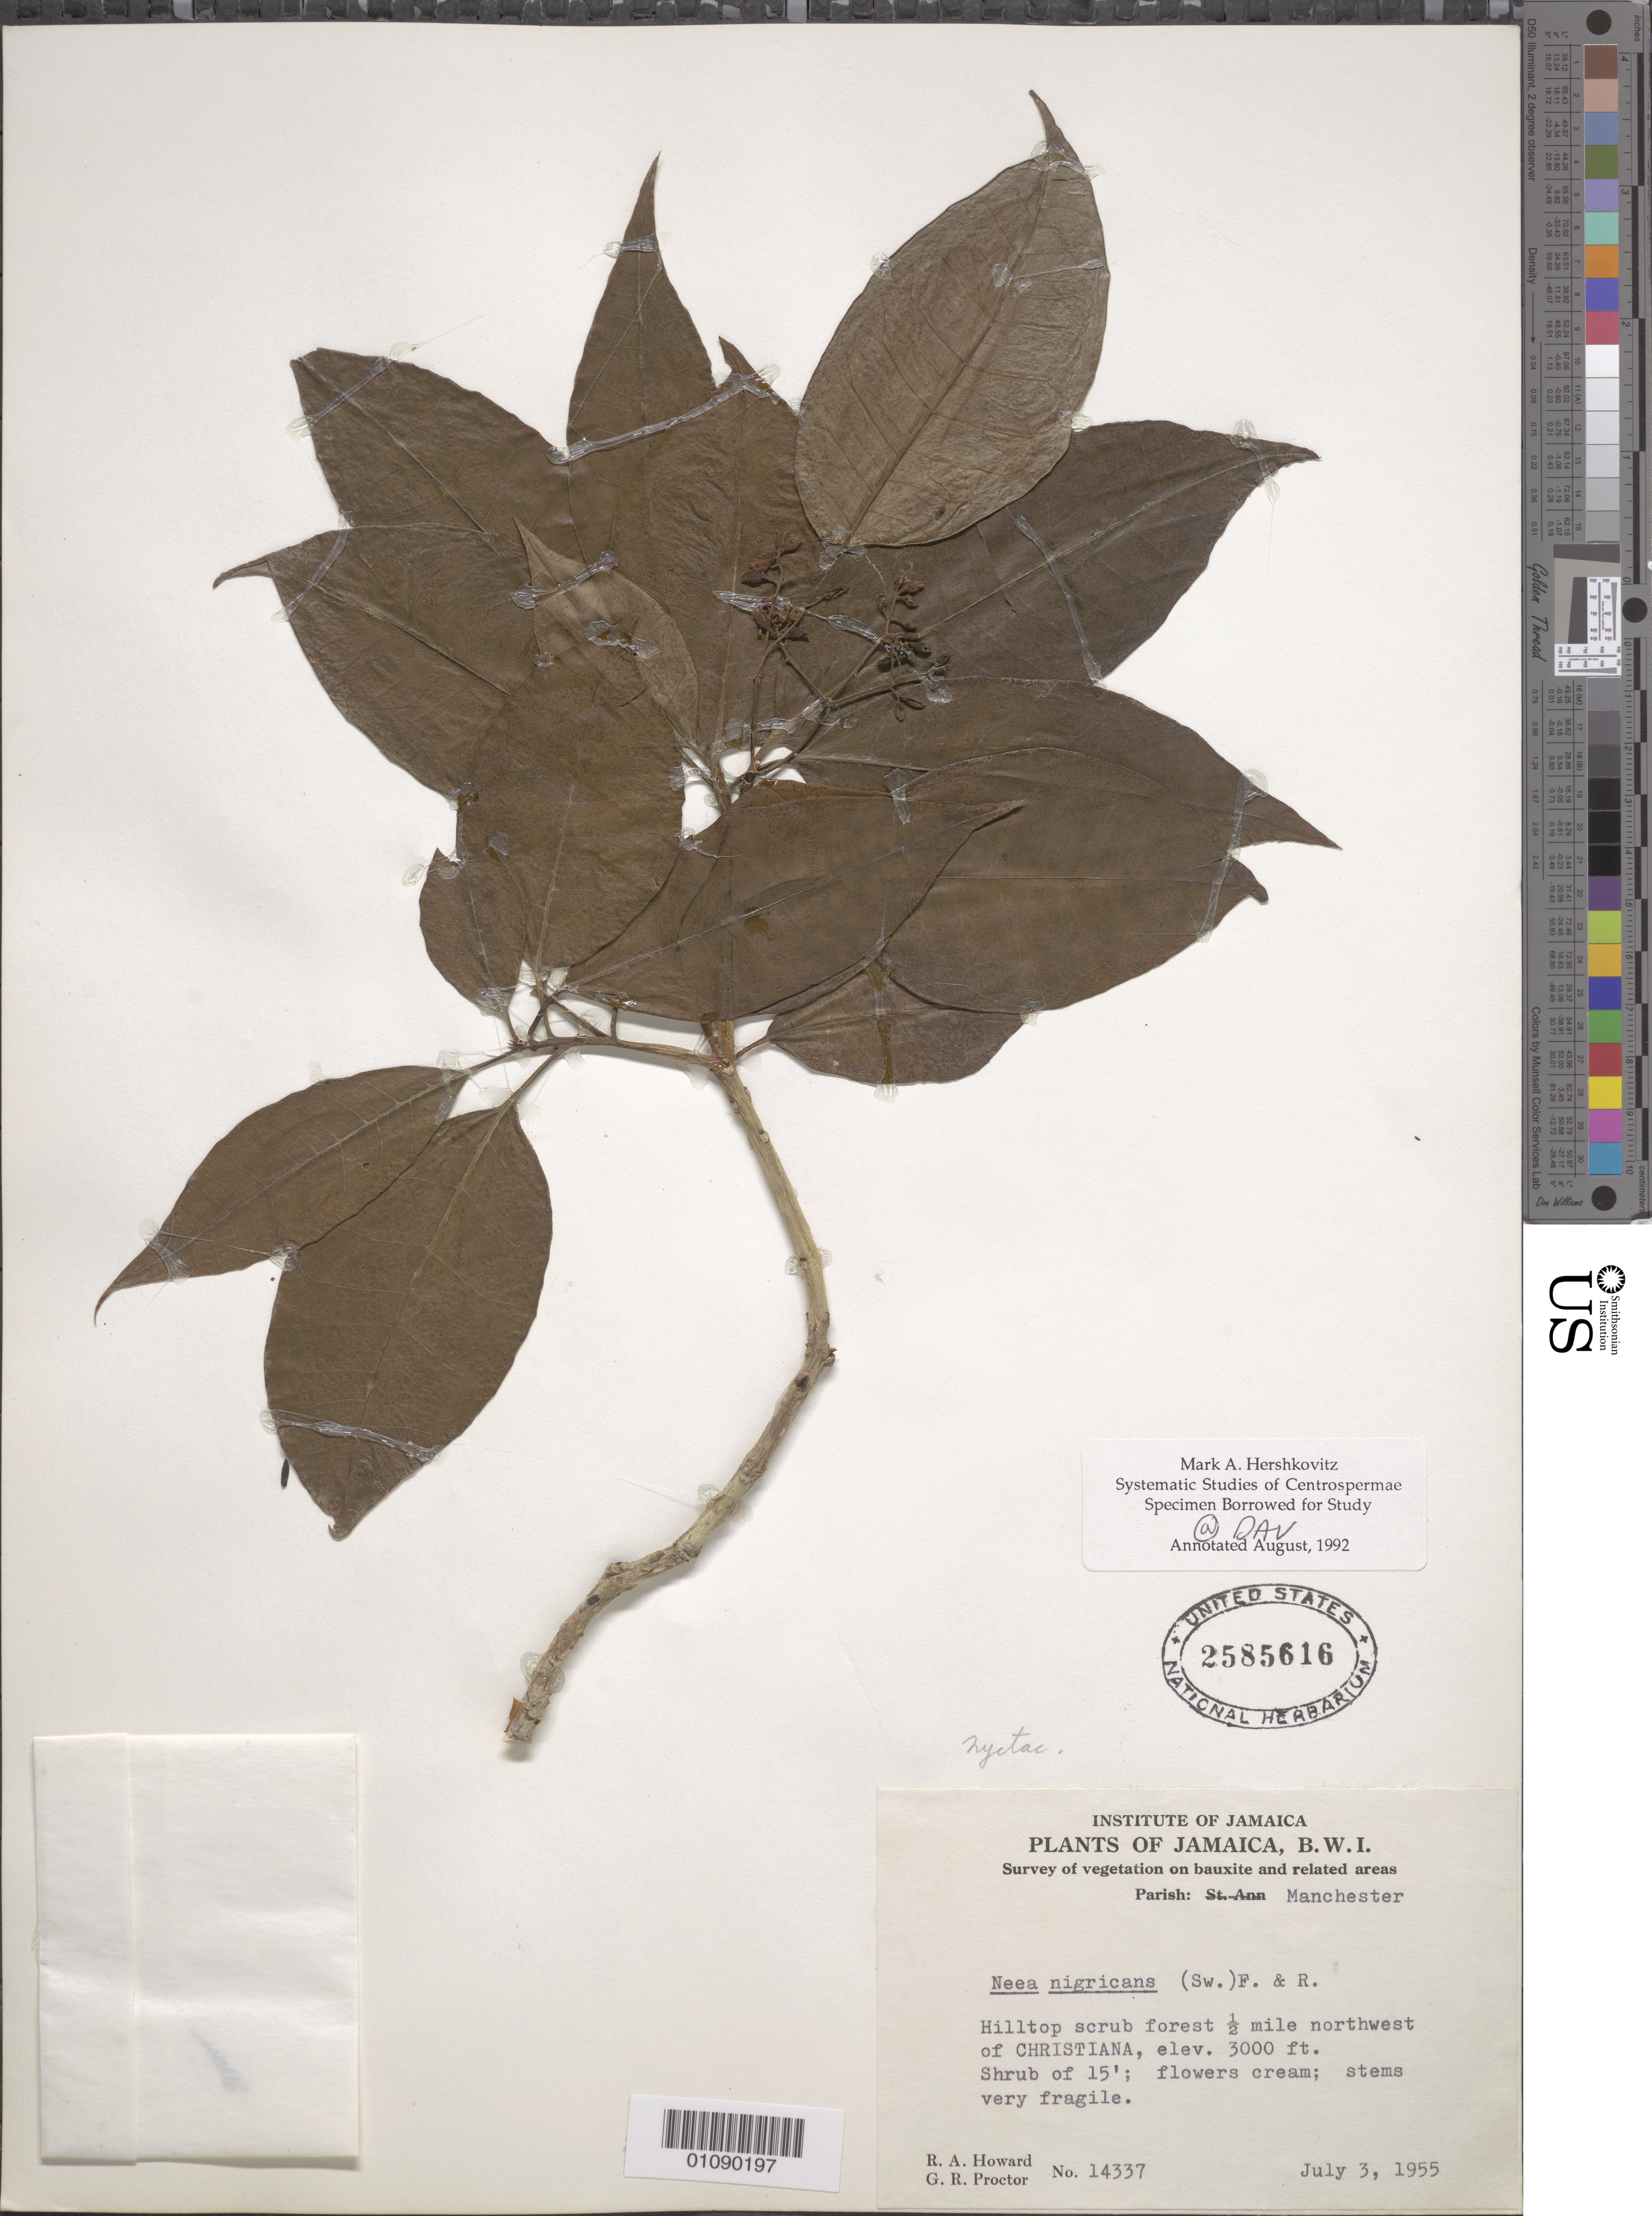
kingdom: Plantae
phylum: Tracheophyta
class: Magnoliopsida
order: Caryophyllales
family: Nyctaginaceae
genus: Neea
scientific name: Neea nigricans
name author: (Sw.) Fawc. & Rendle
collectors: R. A. Howard & G. R. Proctor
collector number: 14337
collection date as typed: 03 Jul 1955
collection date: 1955-07-03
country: Jamaica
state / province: Manchester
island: Jamaica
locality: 1/2 mile NW of Christiana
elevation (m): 914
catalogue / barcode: US 2585616